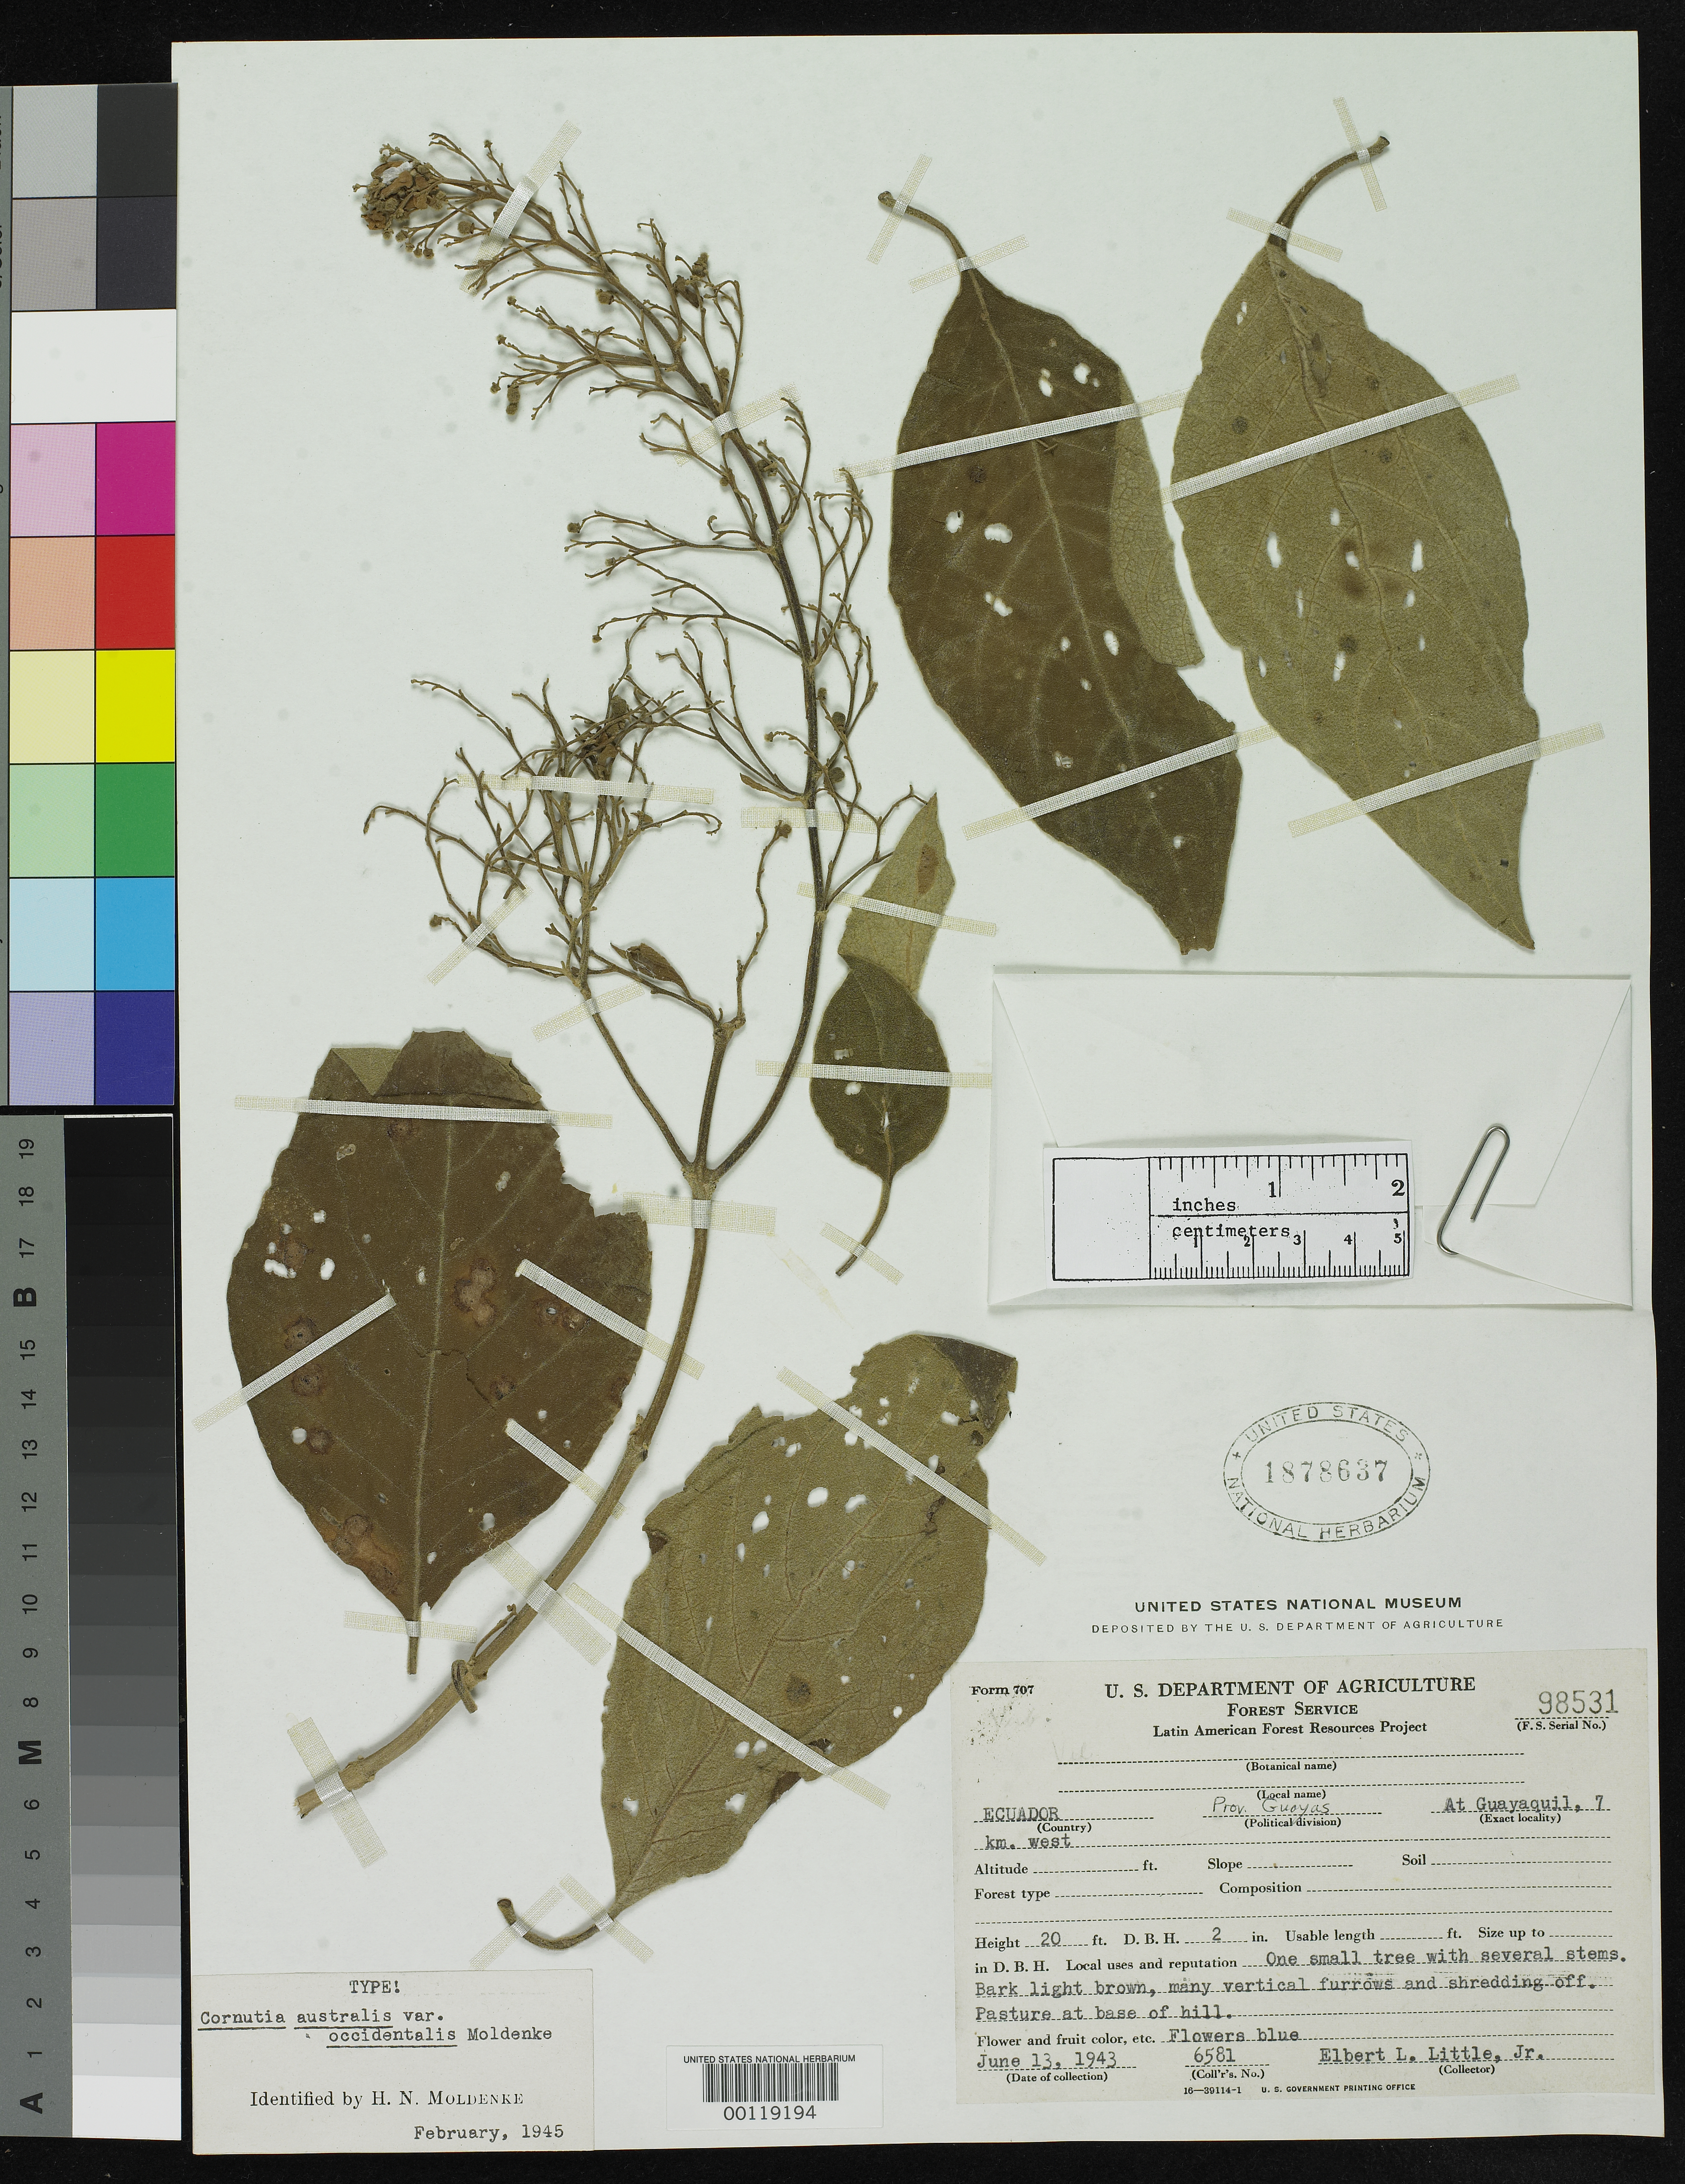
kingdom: Plantae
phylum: Tracheophyta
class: Magnoliopsida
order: Lamiales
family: Lamiaceae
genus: Cornutia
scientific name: Cornutia australis var. occidentalis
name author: Moldenke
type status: Holotype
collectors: E. L. Little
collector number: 6581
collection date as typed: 13 Jun 1943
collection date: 1943-06-13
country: Ecuador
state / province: Guayas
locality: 7 km W of Guayaquil.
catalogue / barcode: US 1878637